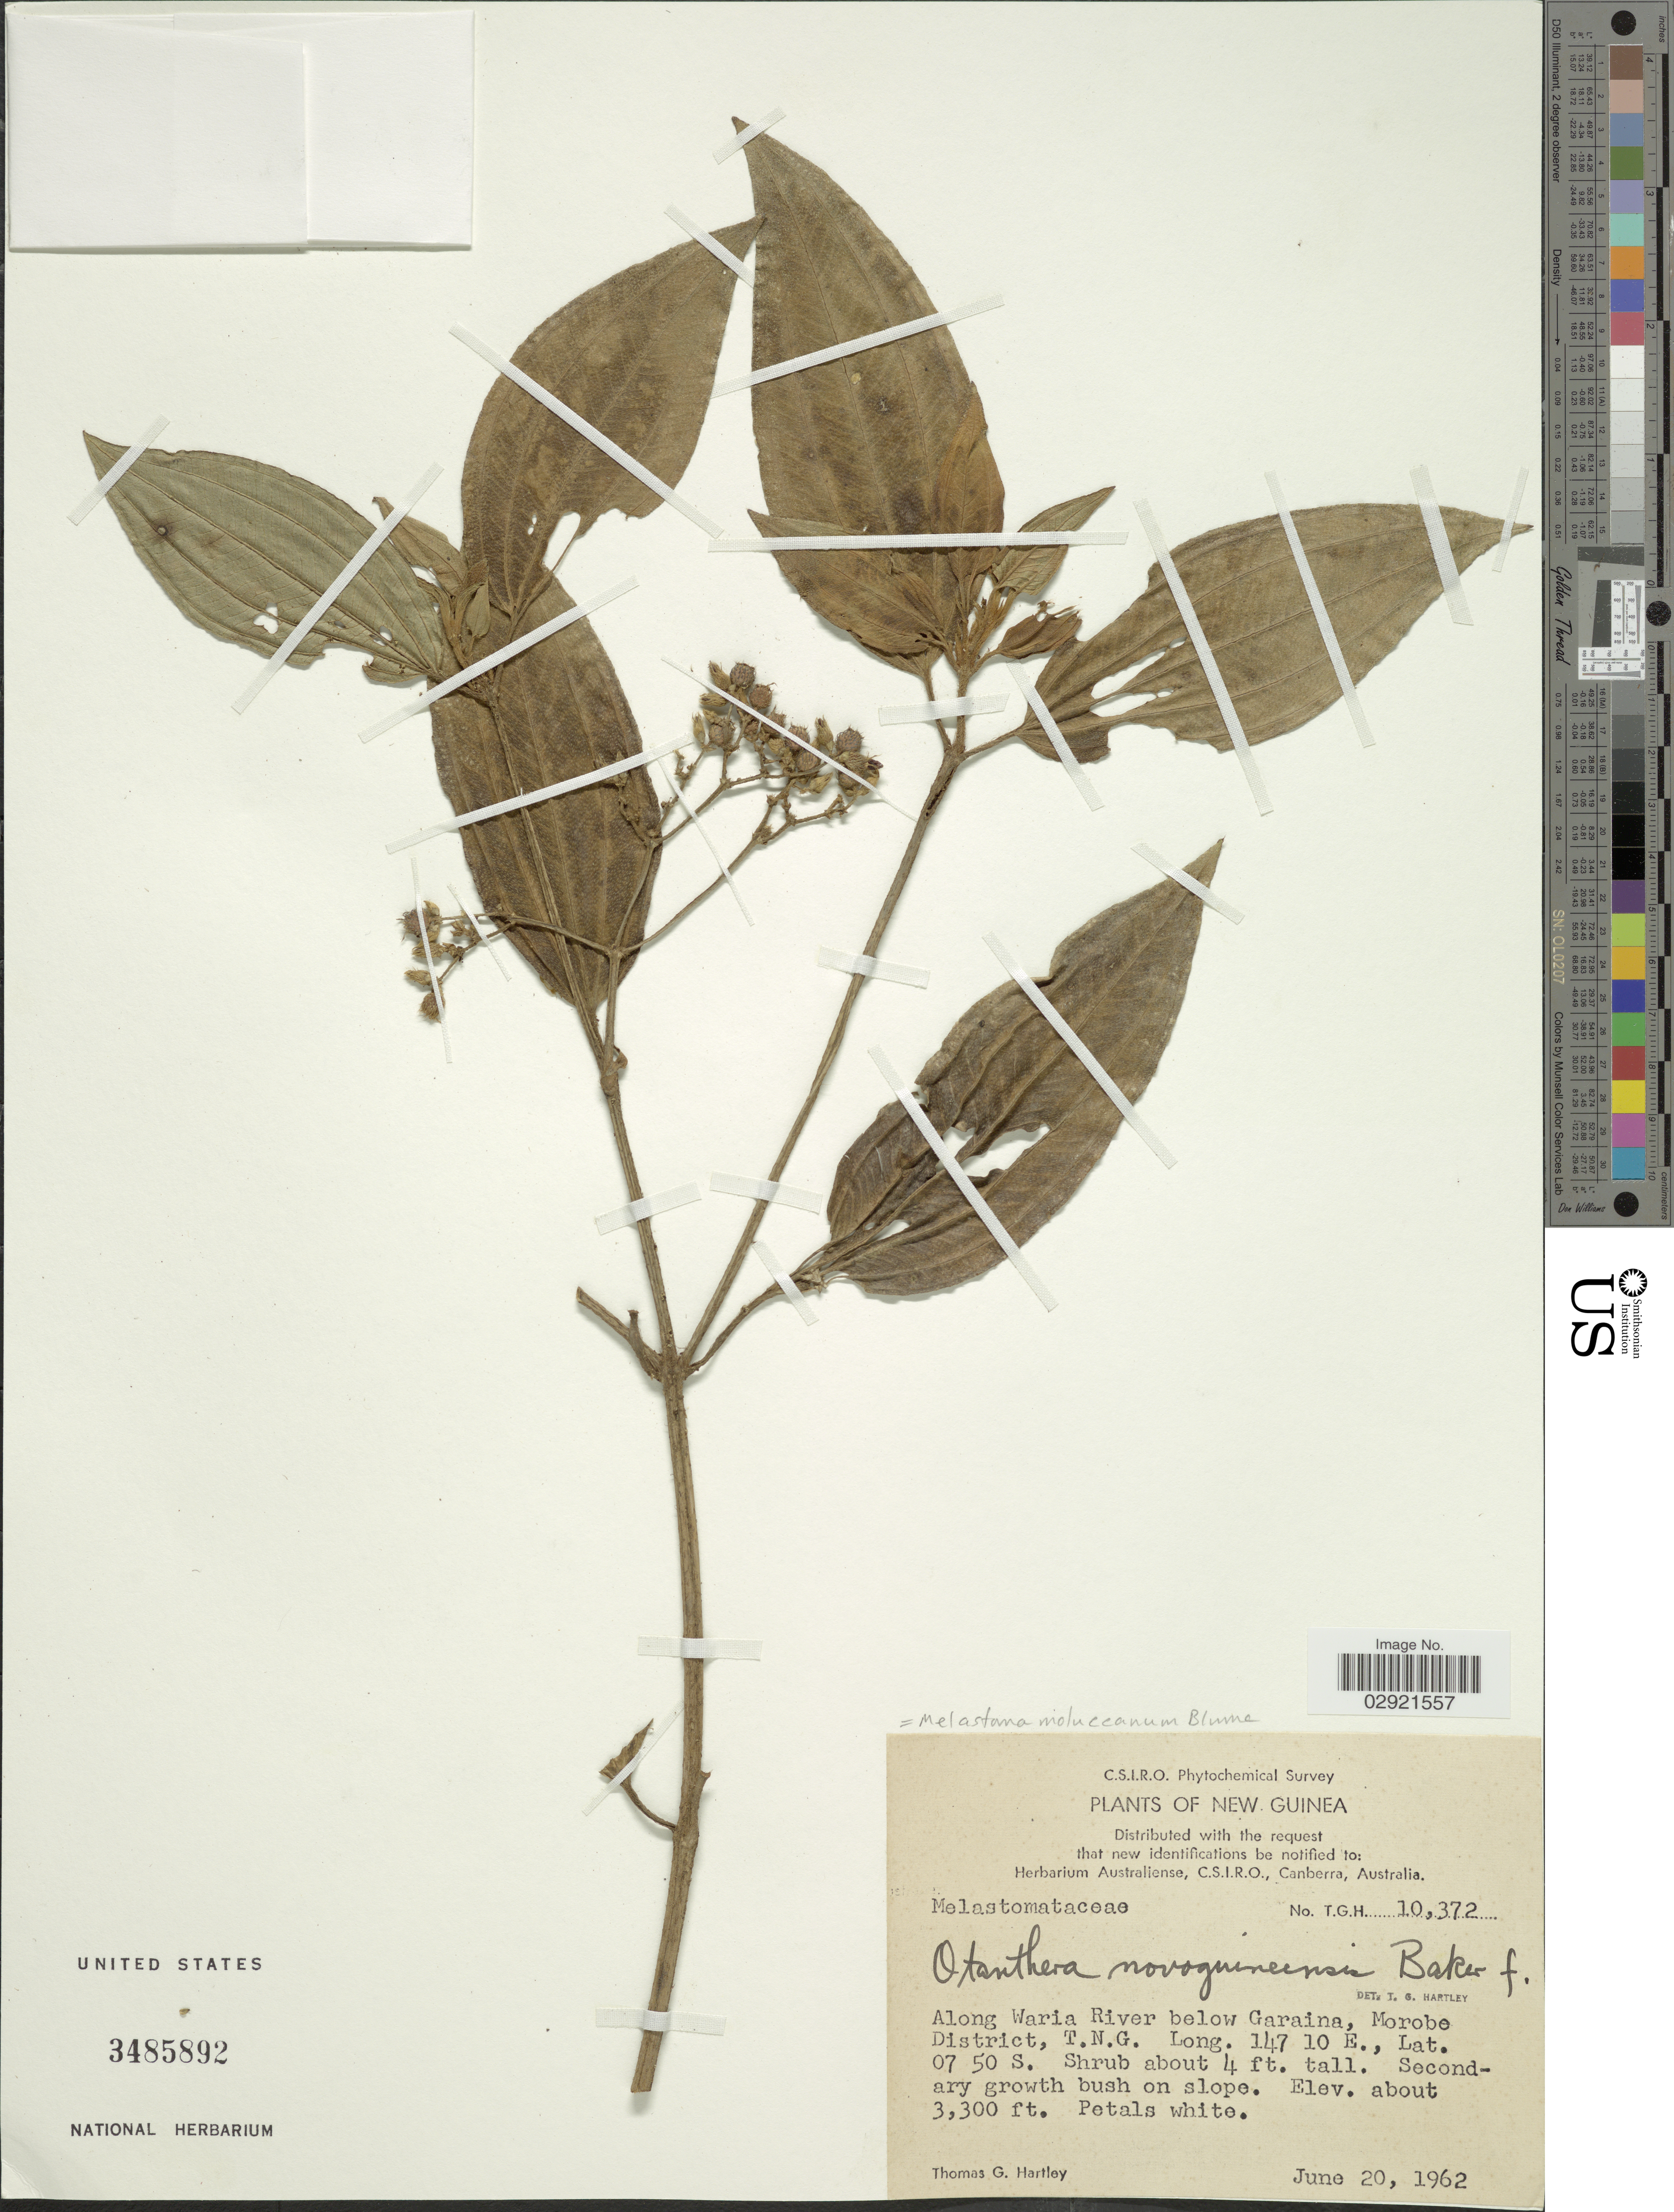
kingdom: Plantae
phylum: Tracheophyta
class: Magnoliopsida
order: Myrtales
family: Melastomataceae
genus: Melastoma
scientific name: Melastoma moluccanum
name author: Blume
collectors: T. G. Hartley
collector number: TGH10372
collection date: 1962-06-20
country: Papua New Guinea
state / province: Morobe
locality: New Guinea. Along Waria River below Garaina, Morobe District, T.N.G.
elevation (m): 1006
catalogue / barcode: US 3485892